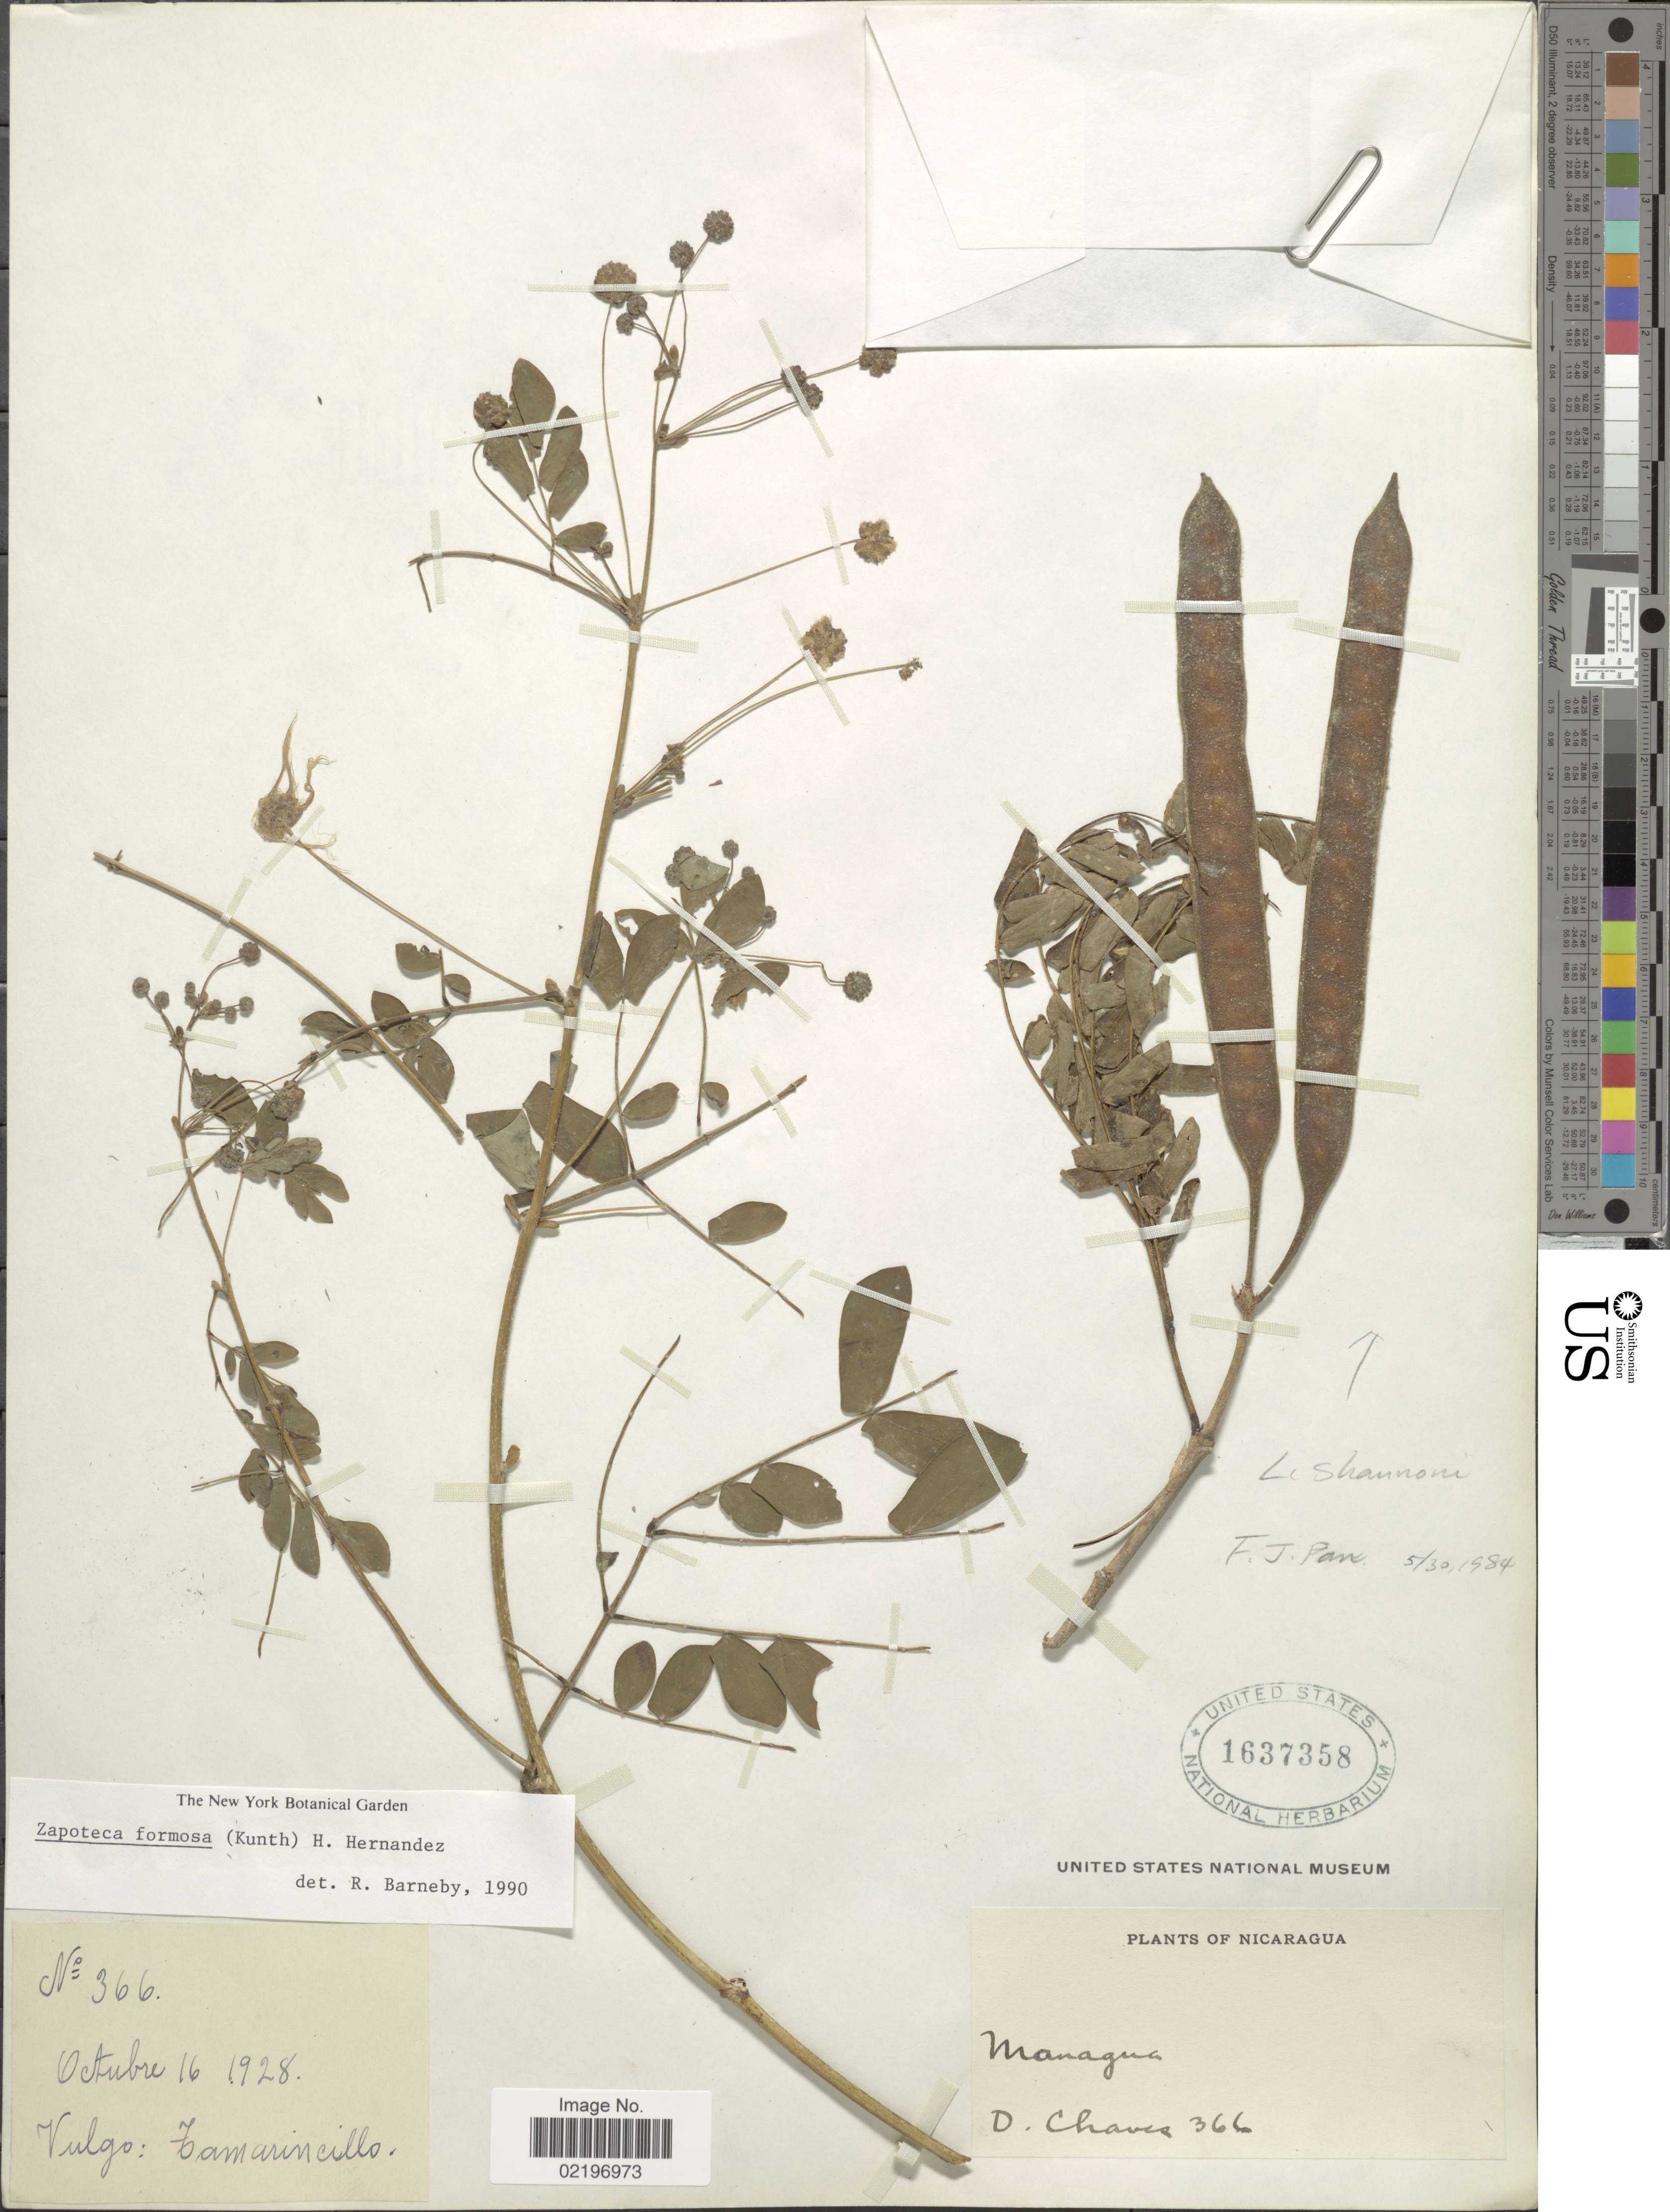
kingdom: Plantae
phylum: Tracheophyta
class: Magnoliopsida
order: Fabales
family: Fabaceae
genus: Zapoteca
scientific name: Zapoteca formosa subsp. formosa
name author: (Kunth) H.M. Hern.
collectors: D. Chaves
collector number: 366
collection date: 1928-10-16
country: Nicaragua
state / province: Managua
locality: Vulgo: Tamarincillo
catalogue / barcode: US 1637358